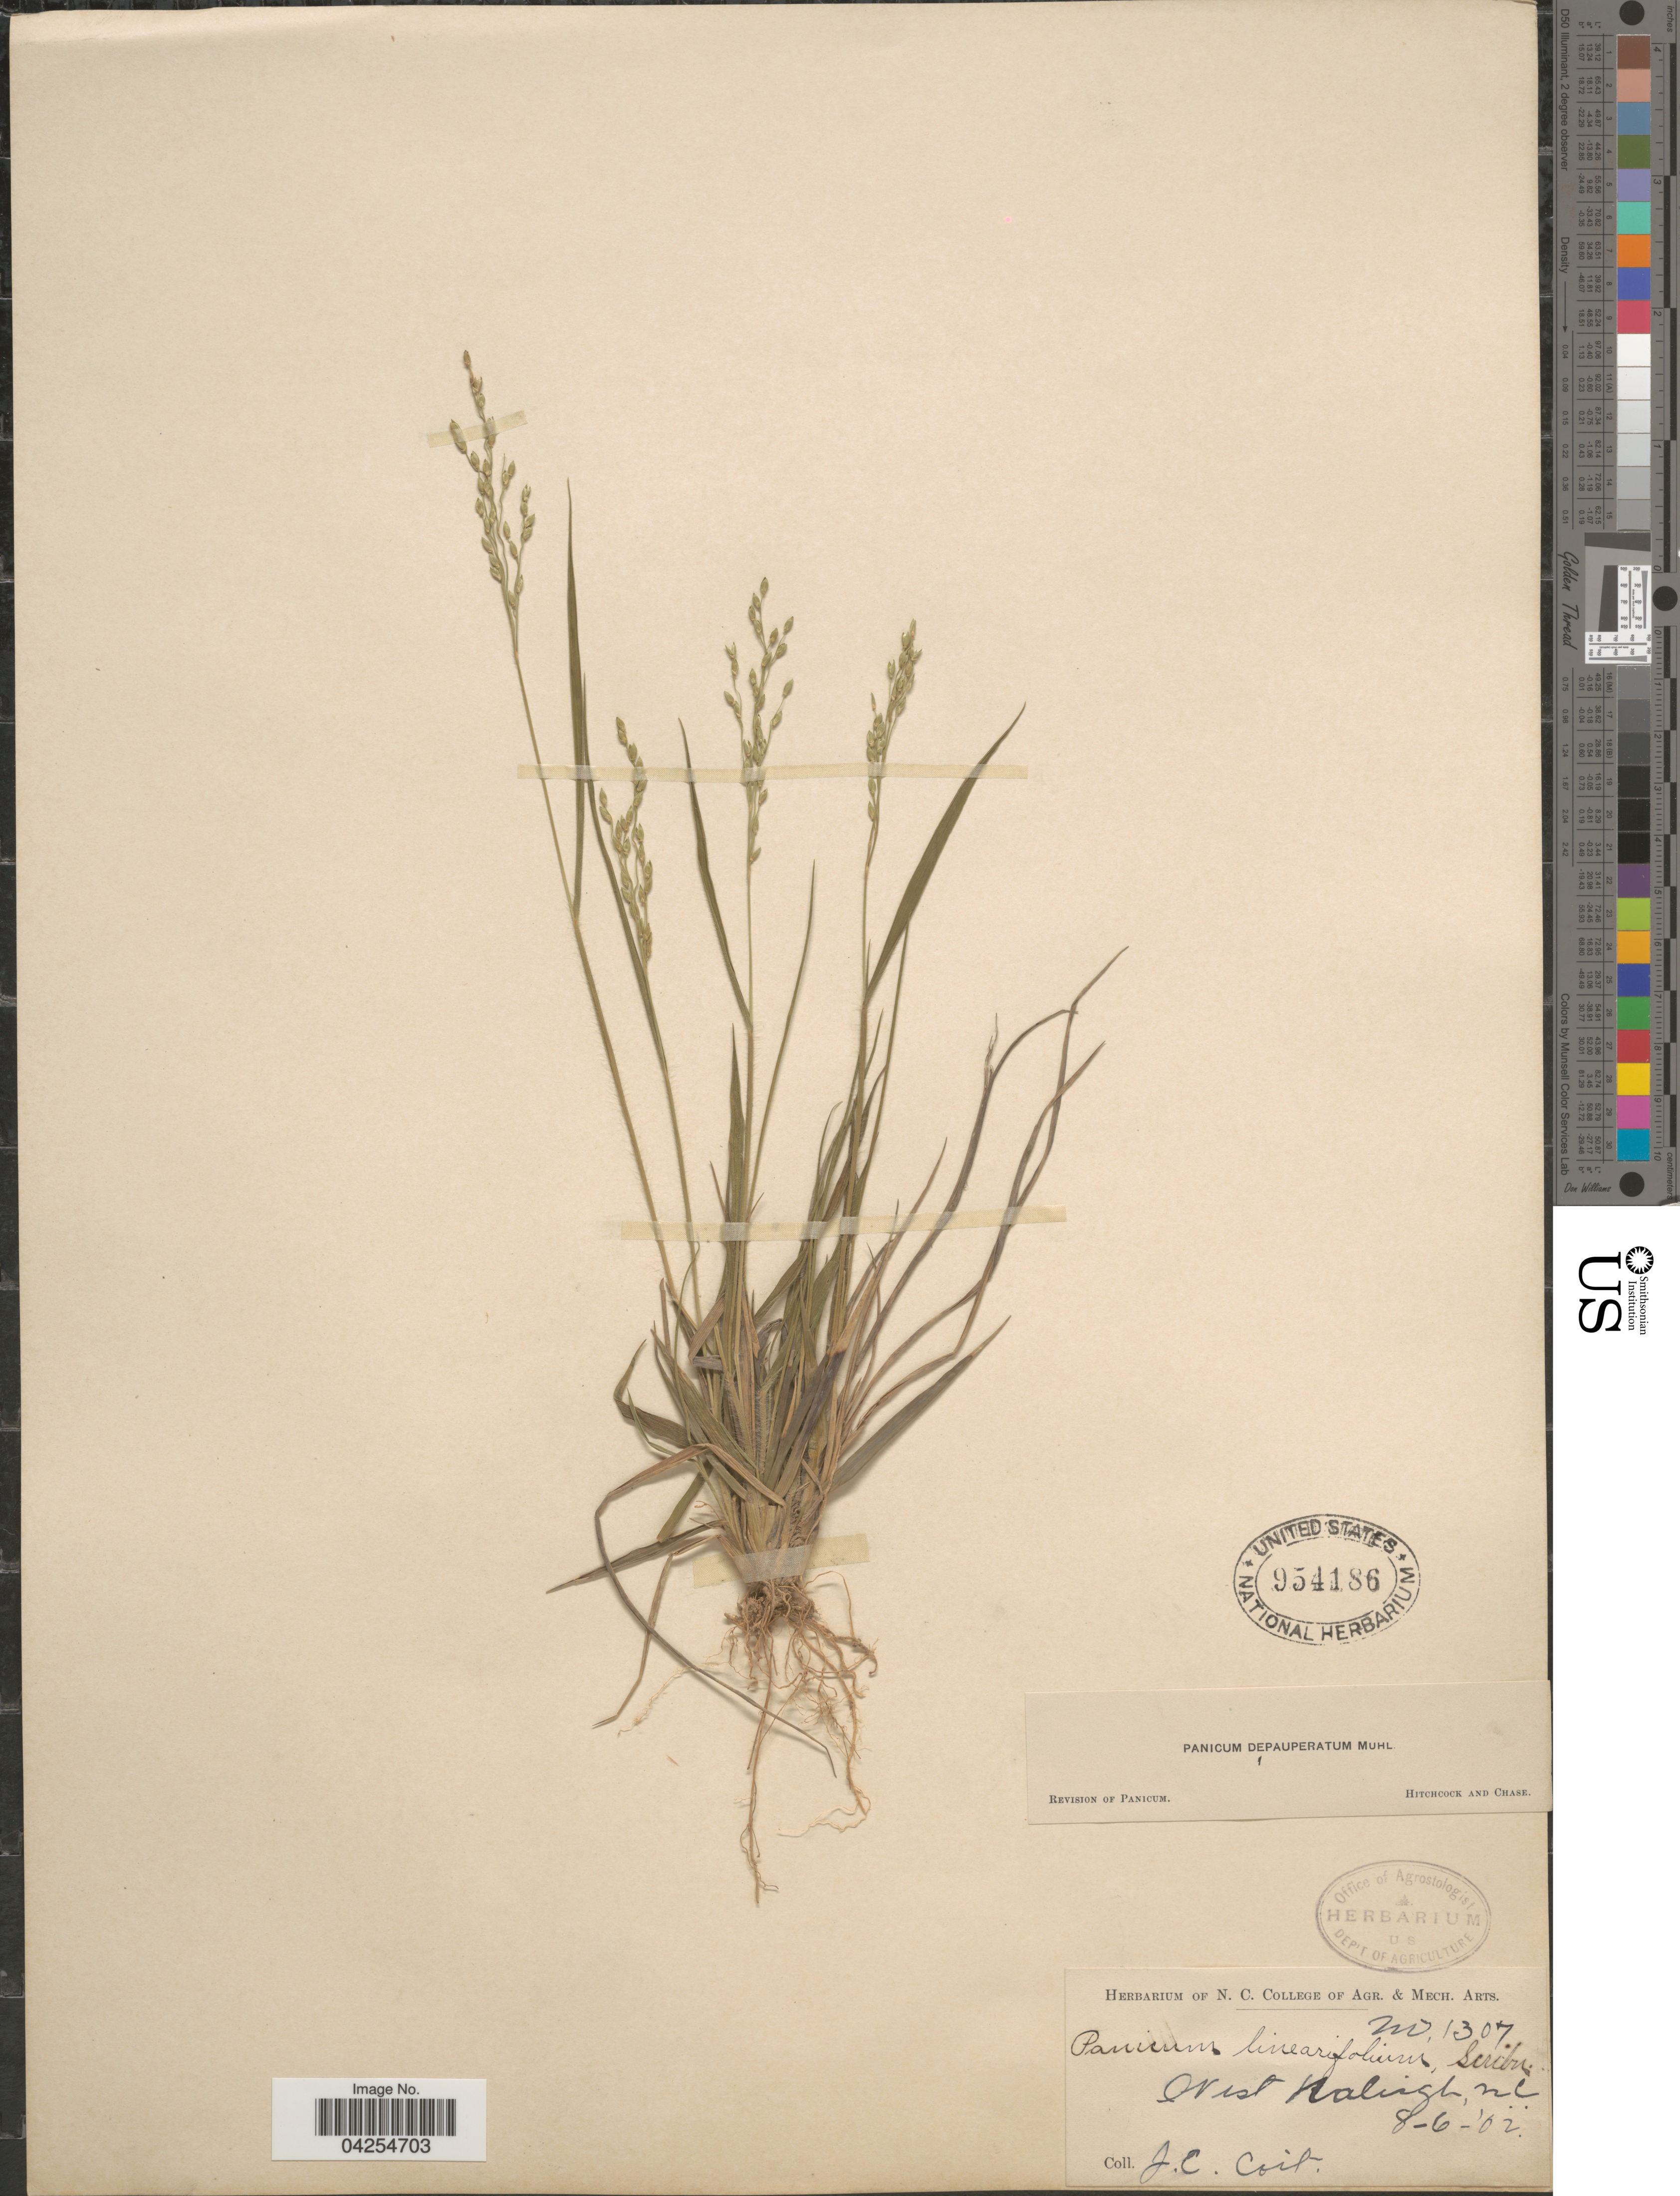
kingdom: Plantae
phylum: Tracheophyta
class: Liliopsida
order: Poales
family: Poaceae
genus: Dichanthelium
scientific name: Dichanthelium depauperatum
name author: (Muhl.) Gould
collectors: J. Coit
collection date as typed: Transcribed d/m/y: 6/8/2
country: United States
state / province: North Carolina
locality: West Raleigh.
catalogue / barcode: US 954186